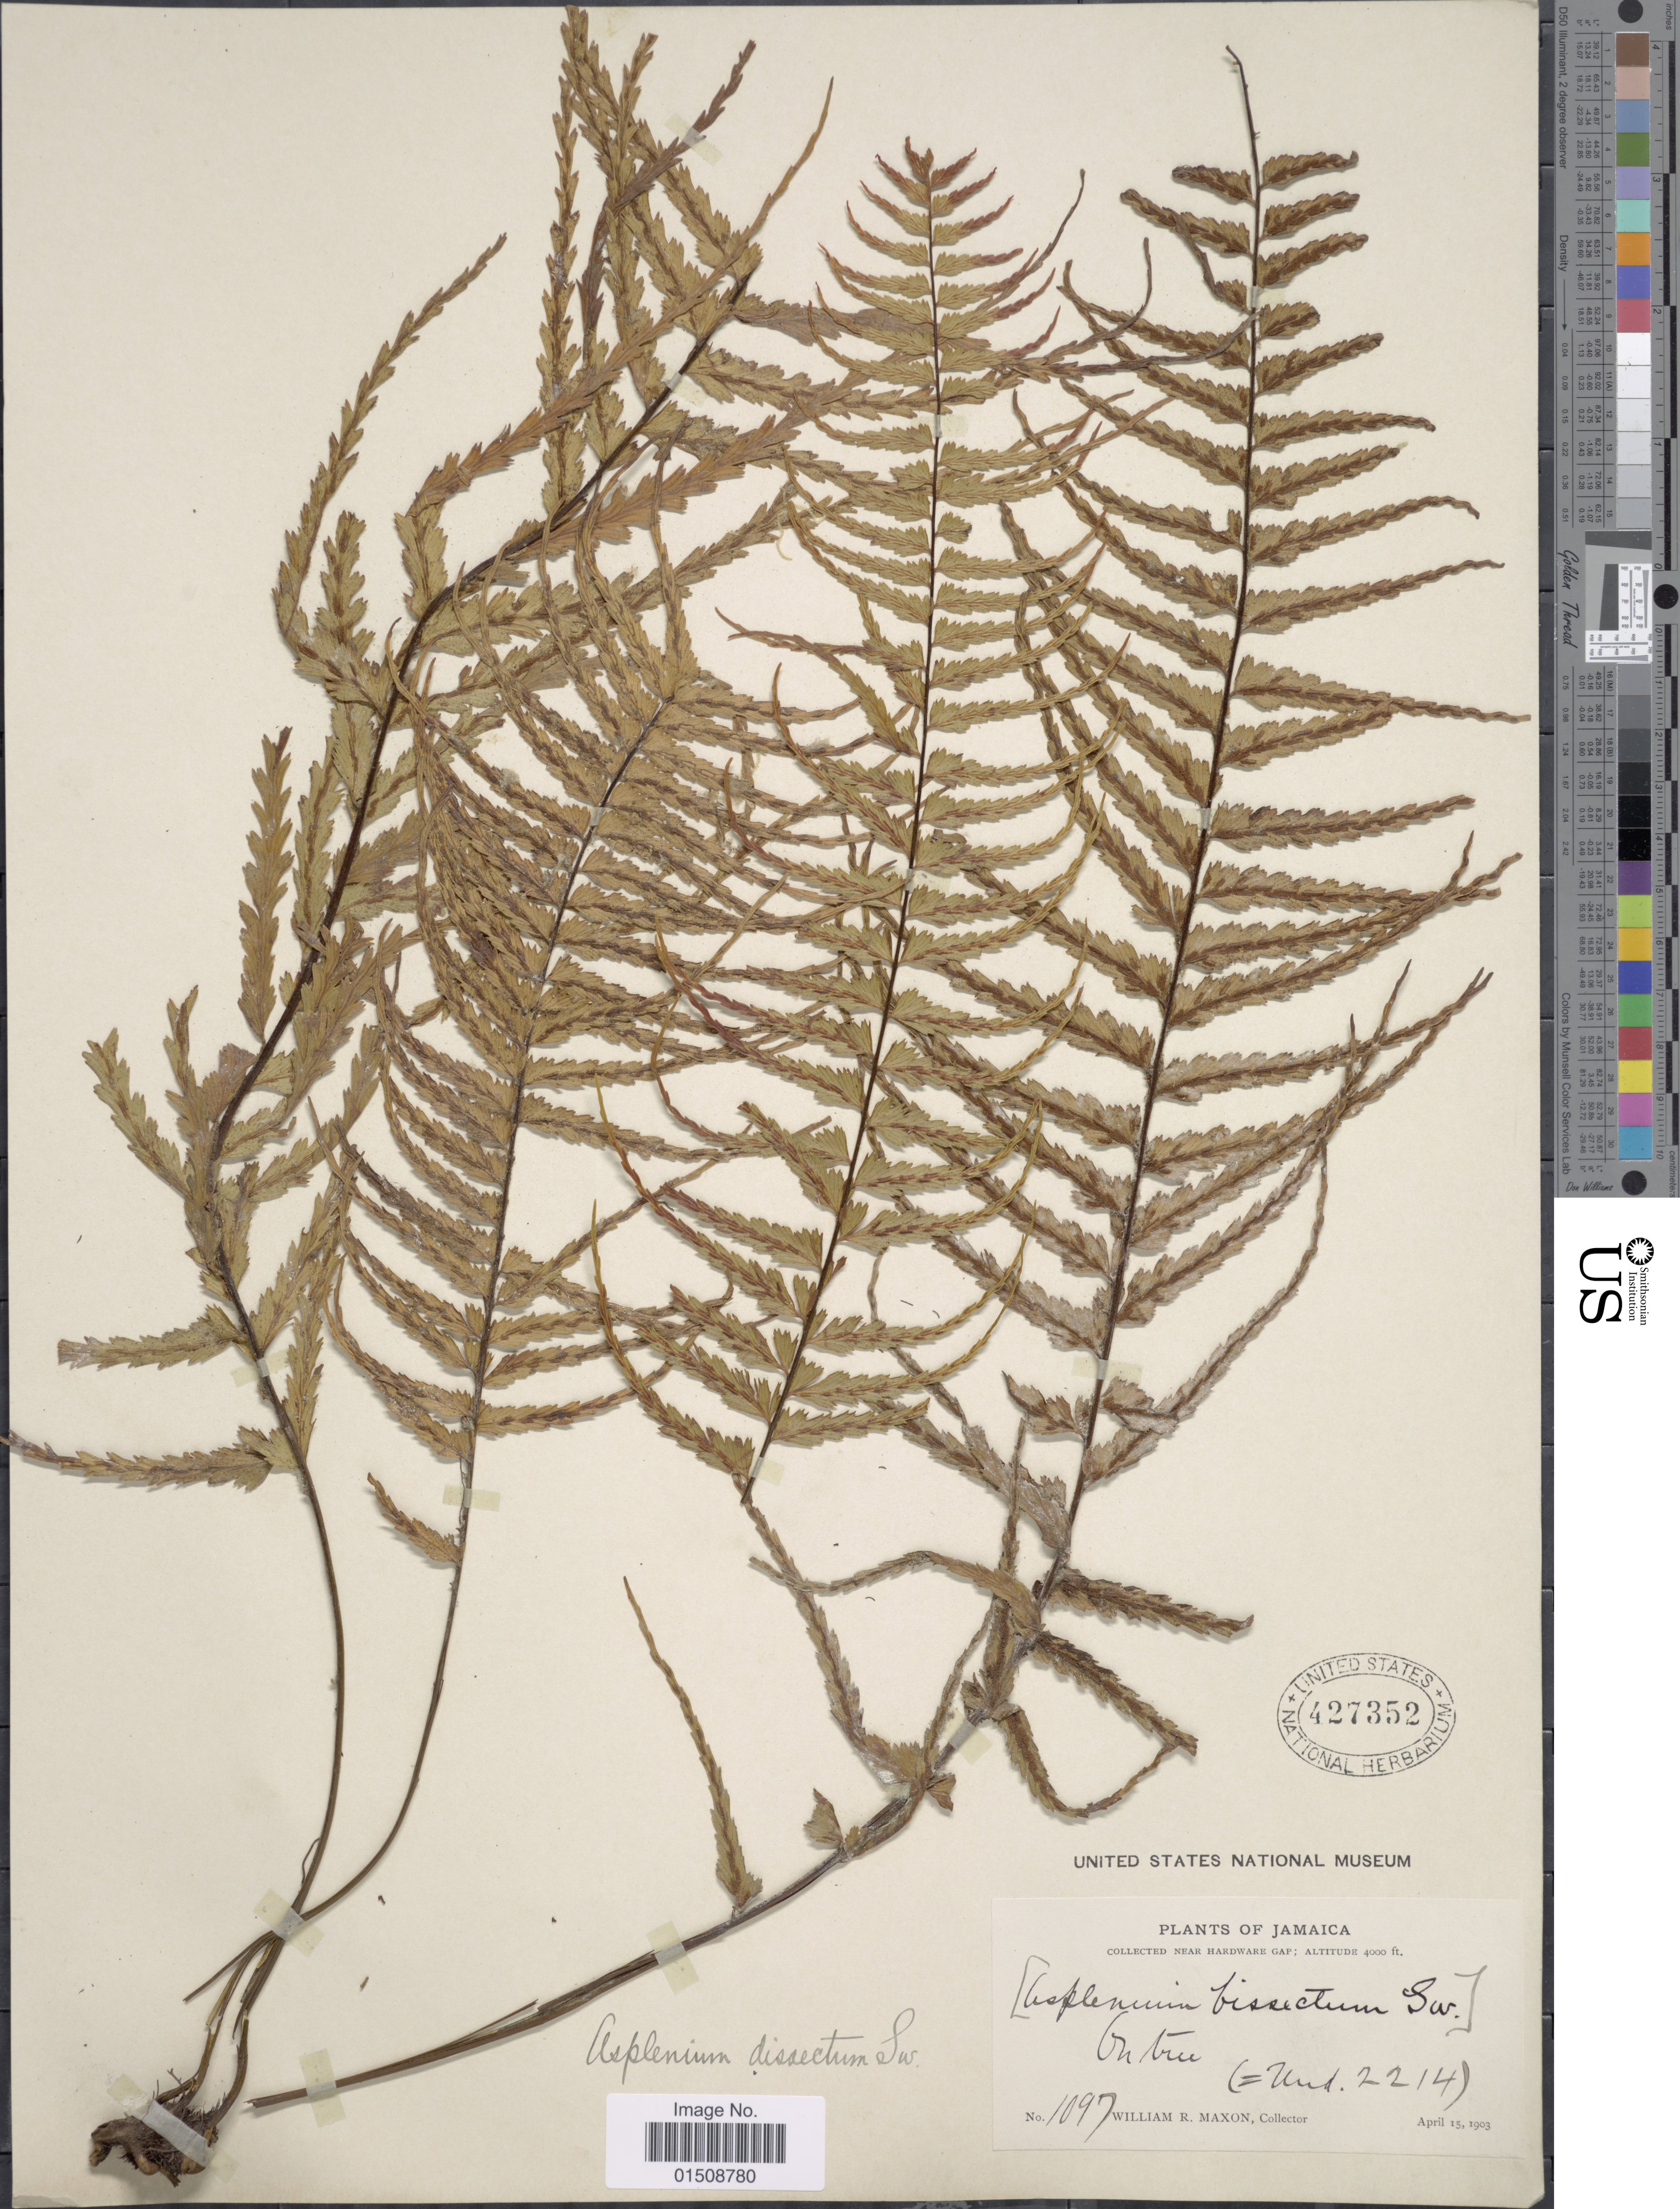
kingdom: Plantae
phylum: Tracheophyta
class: Polypodiopsida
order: Polypodiales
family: Aspleniaceae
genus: Asplenium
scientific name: Asplenium dissectum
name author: Brack. in Wilkes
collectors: W. R. Maxon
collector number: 1097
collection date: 1903-04-15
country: Jamaica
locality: Near Hardware Gap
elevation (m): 1219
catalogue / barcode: US 427352